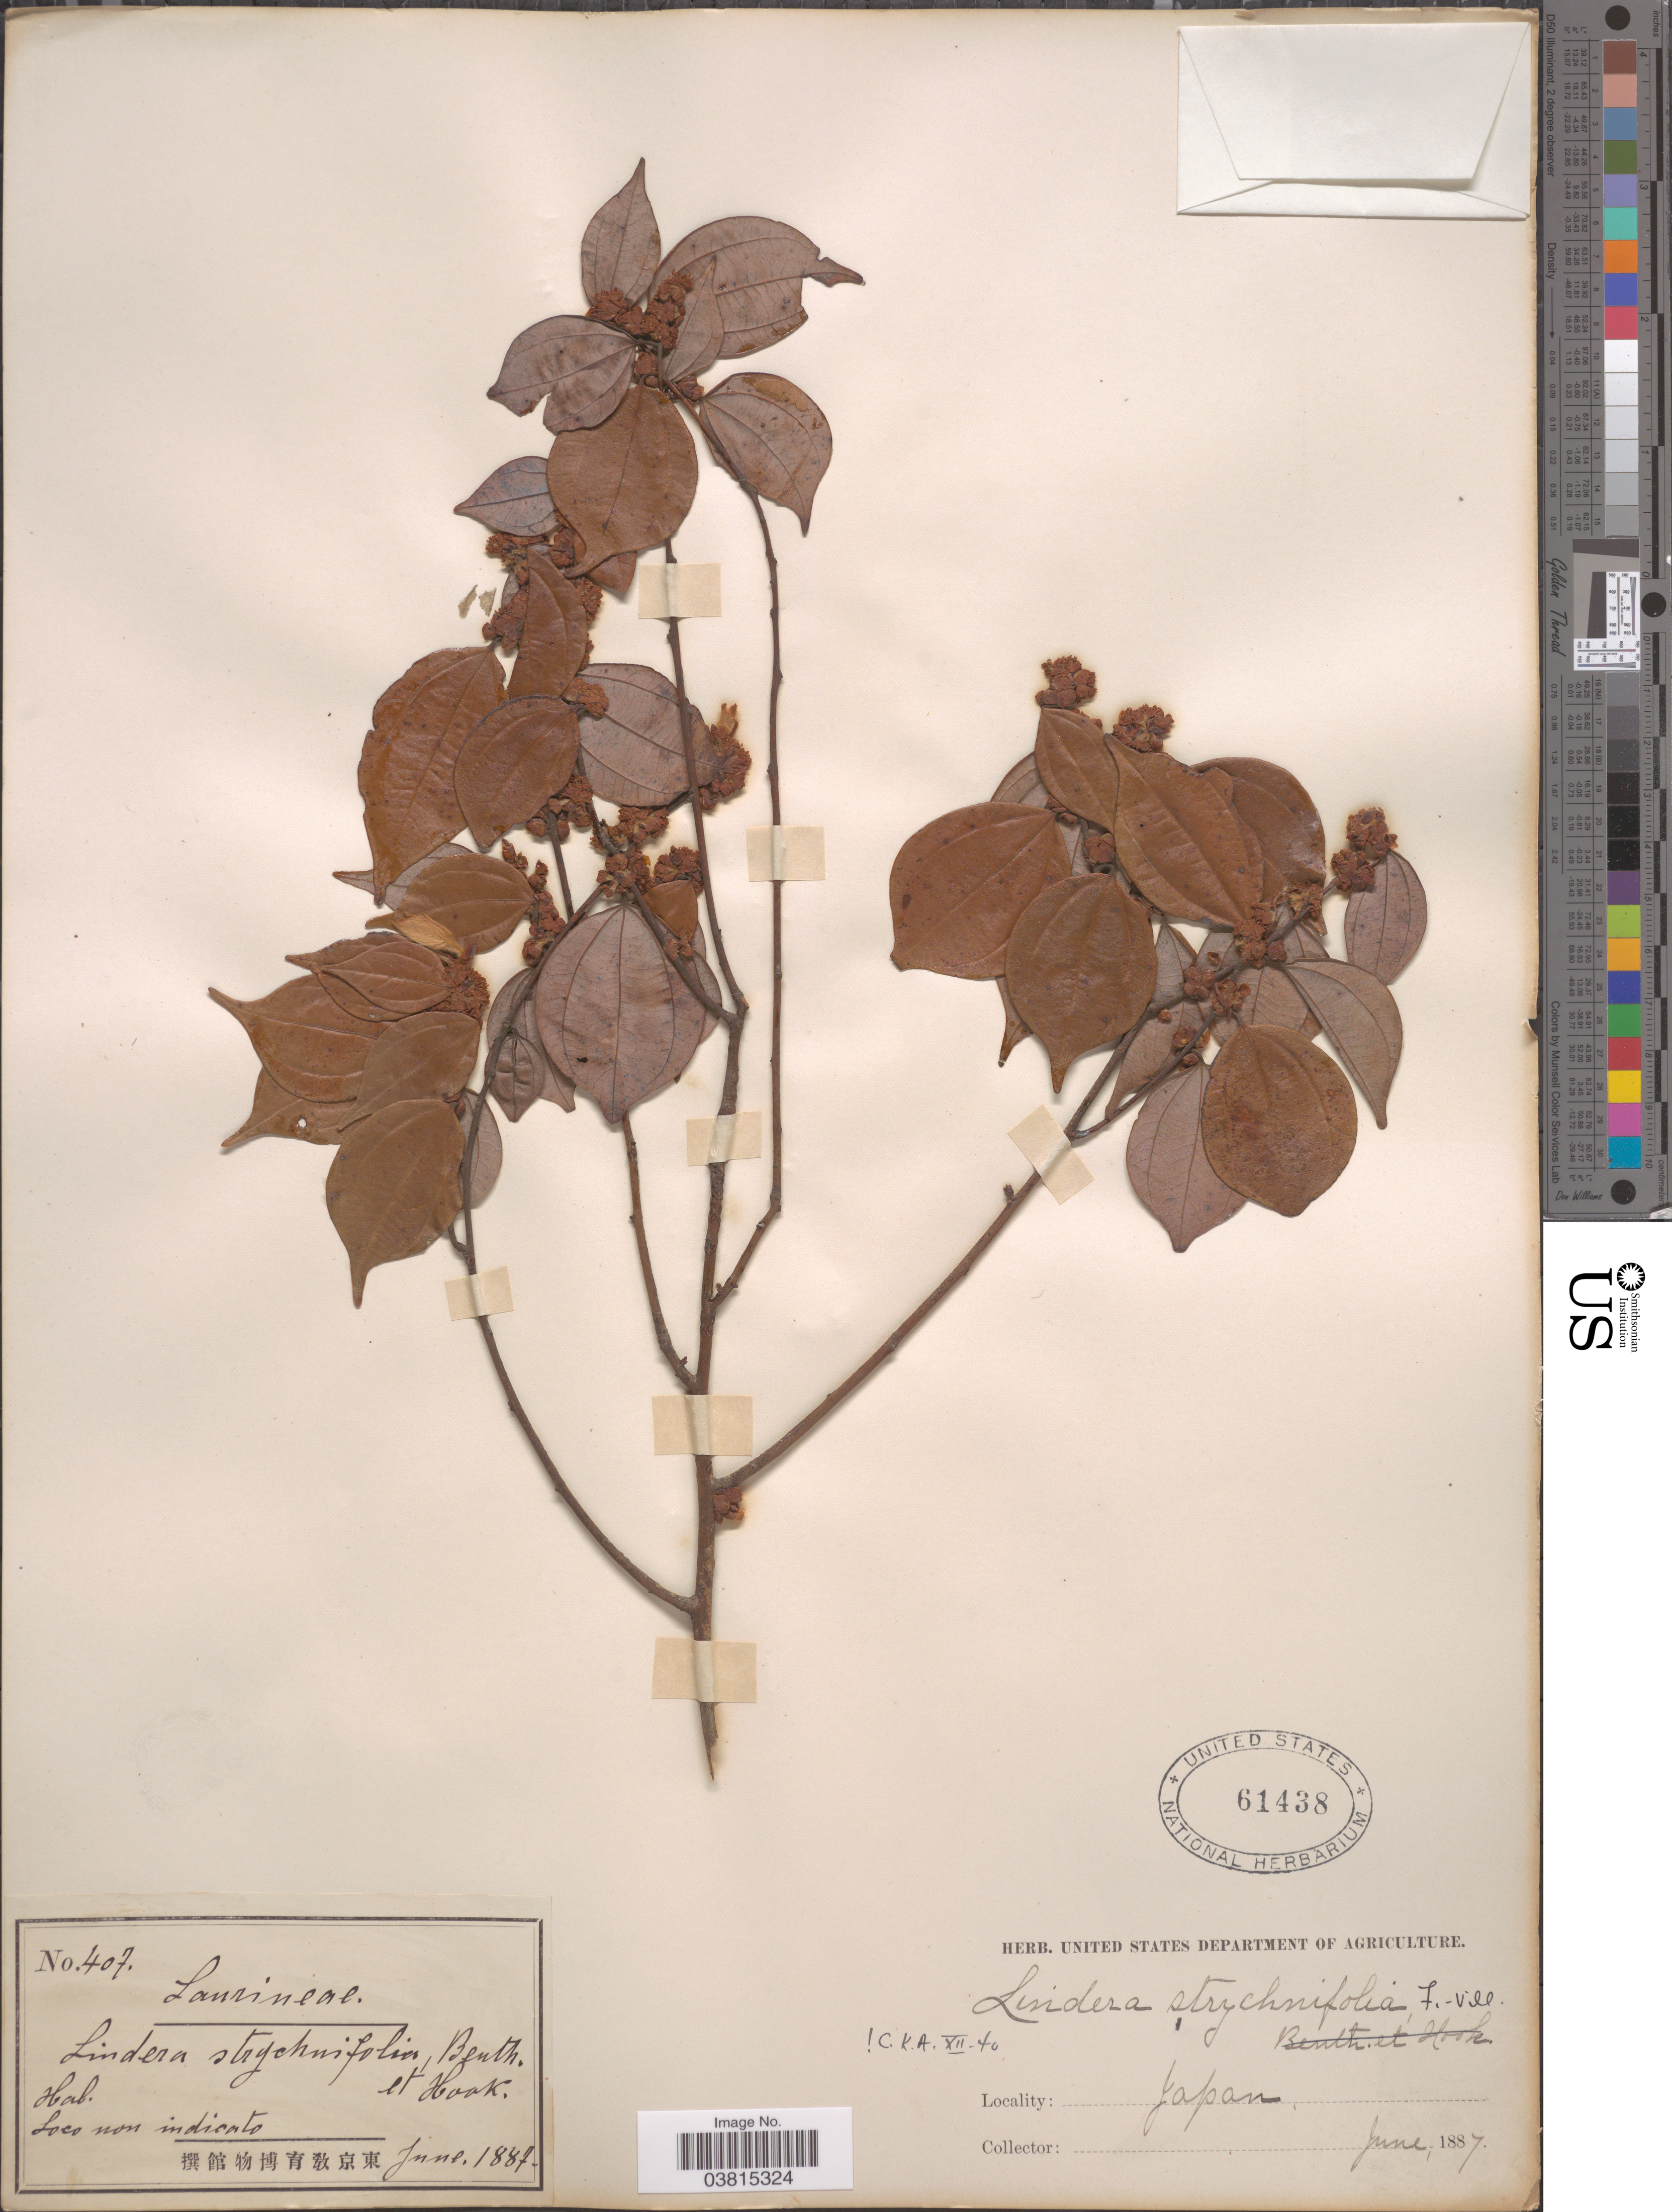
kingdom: Plantae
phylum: Tracheophyta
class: Magnoliopsida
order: Laurales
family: Lauraceae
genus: Lindera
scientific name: Lindera strychnifolia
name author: Fern.-Vill.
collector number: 407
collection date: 1887-06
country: Japan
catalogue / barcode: US 61438